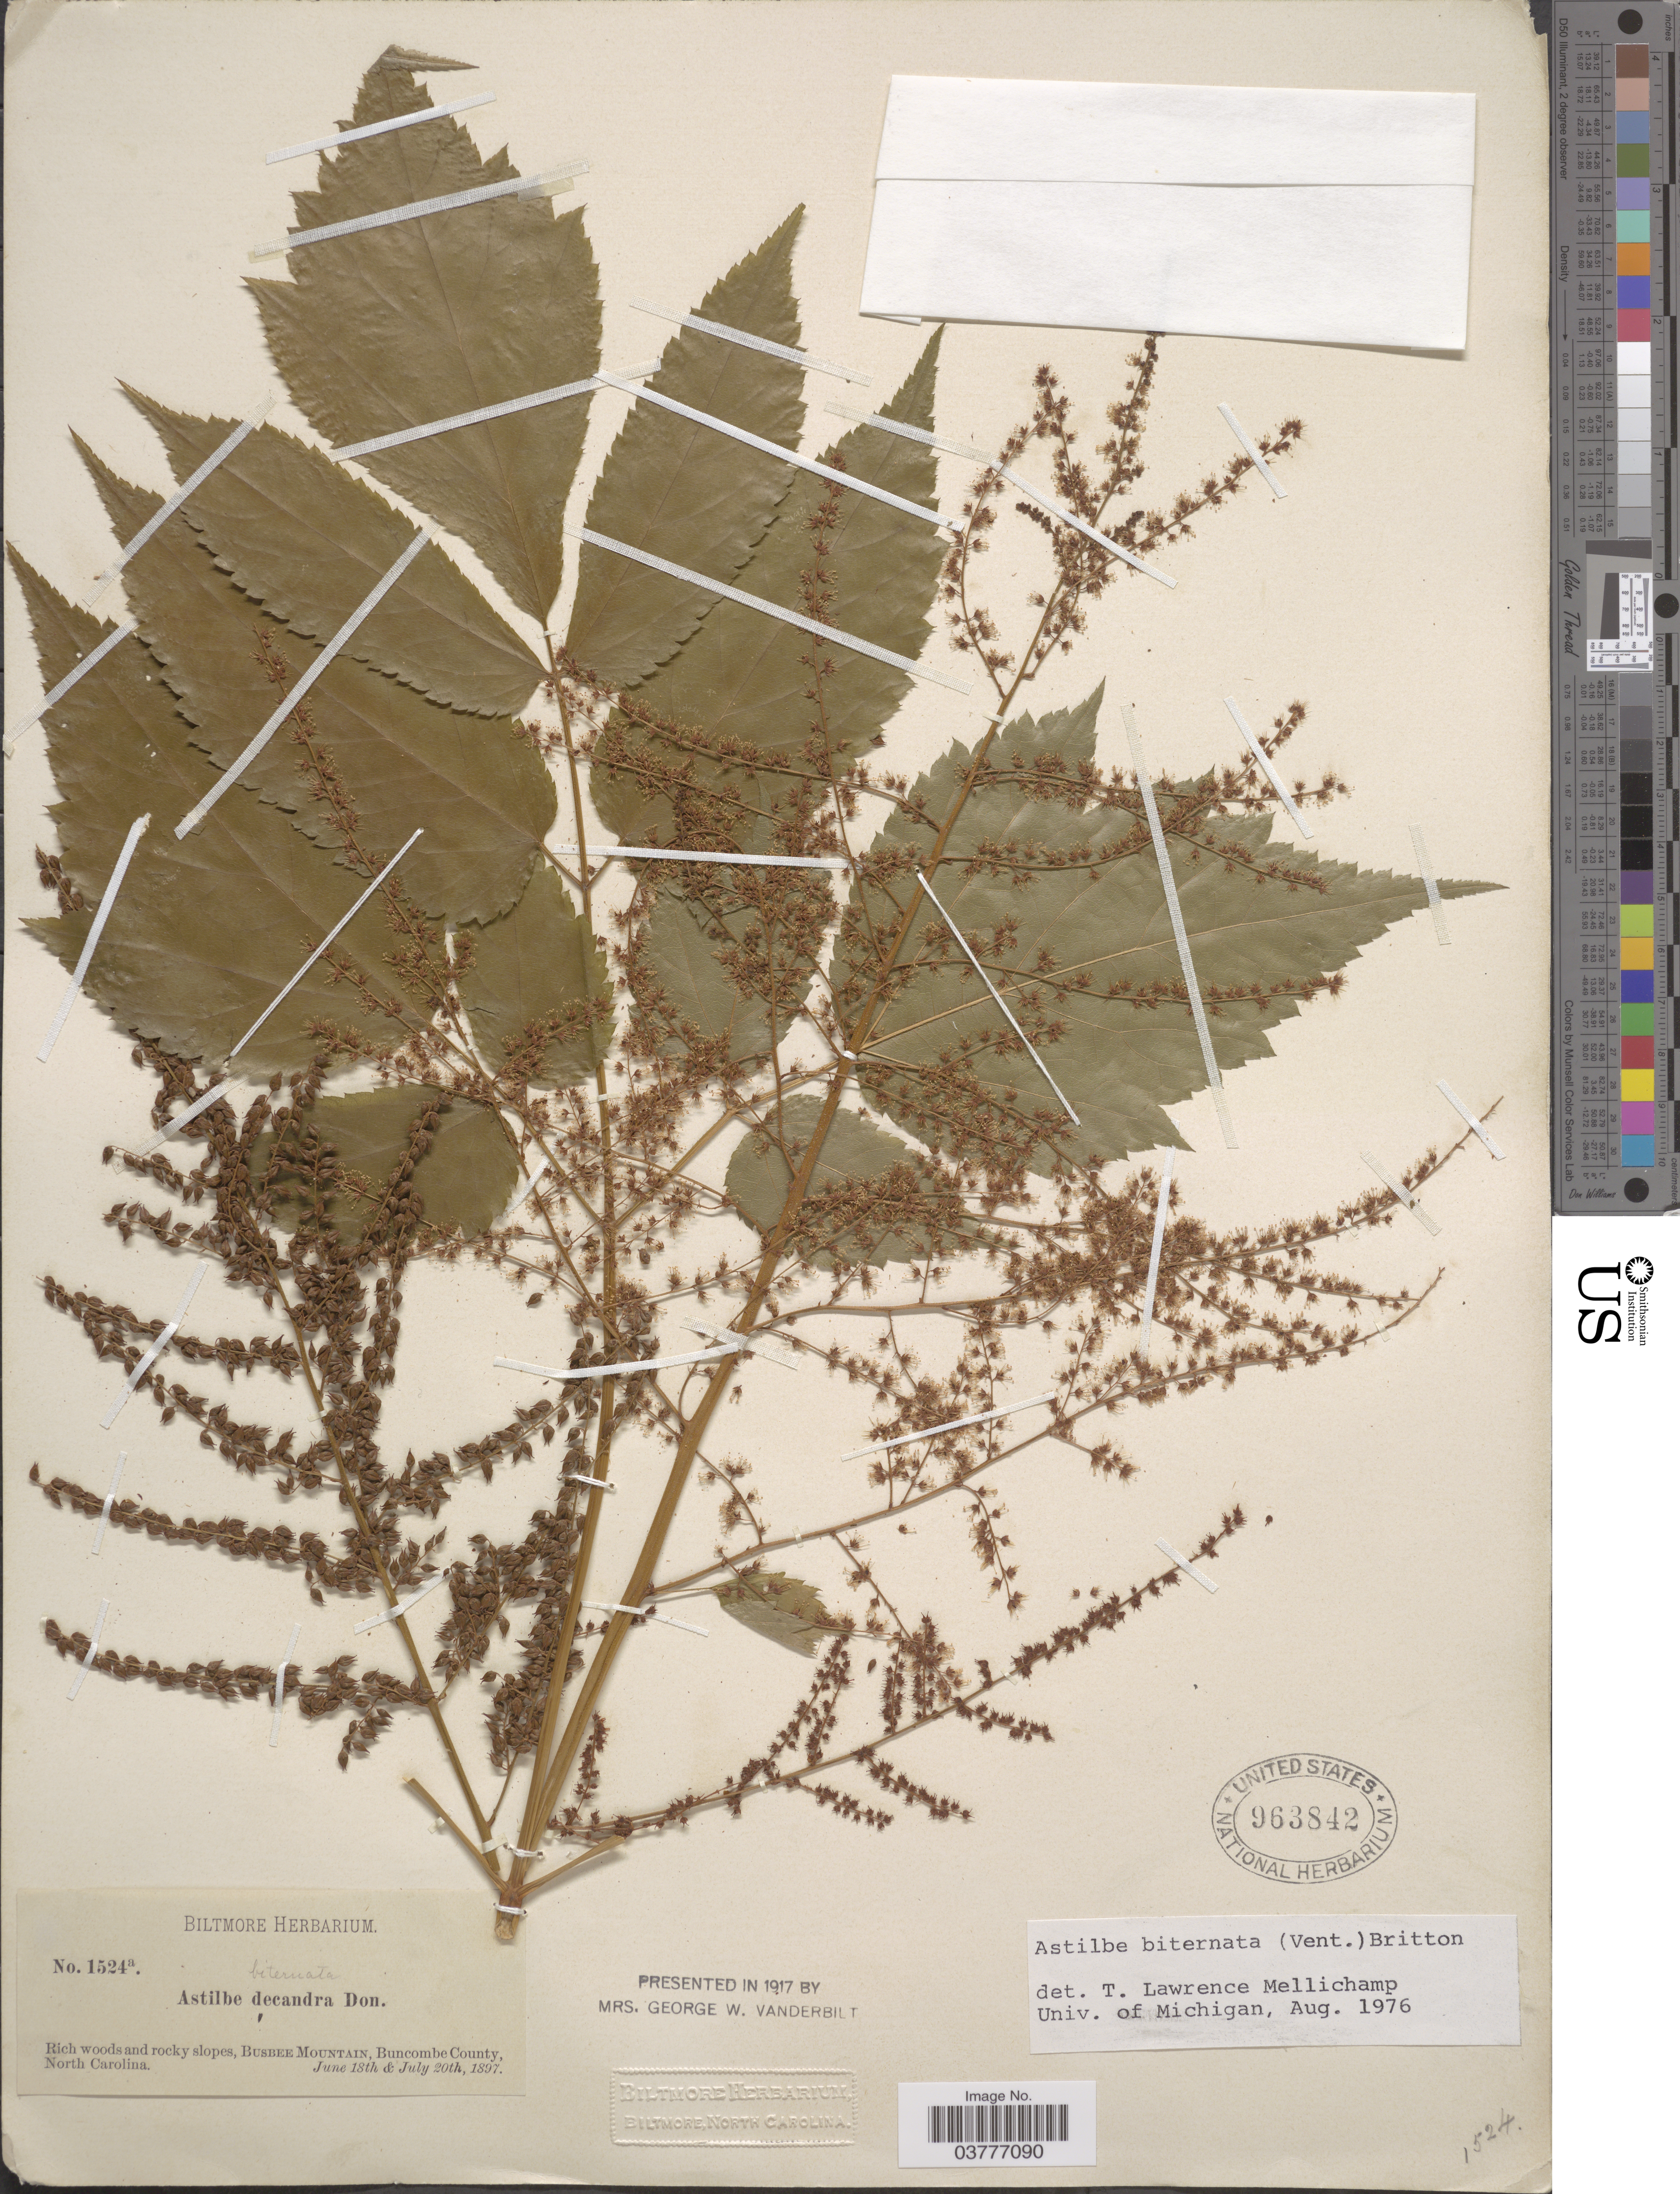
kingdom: Plantae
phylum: Tracheophyta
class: Magnoliopsida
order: Saxifragales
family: Saxifragaceae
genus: Astilbe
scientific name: Astilbe biternata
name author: (Vent.) Britton ex Kearney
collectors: ex herb. Biltmore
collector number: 1524a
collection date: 1897-06-18/1897-07-20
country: United States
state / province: North Carolina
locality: Busbee Mountain, Buncombe County.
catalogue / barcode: US 963842